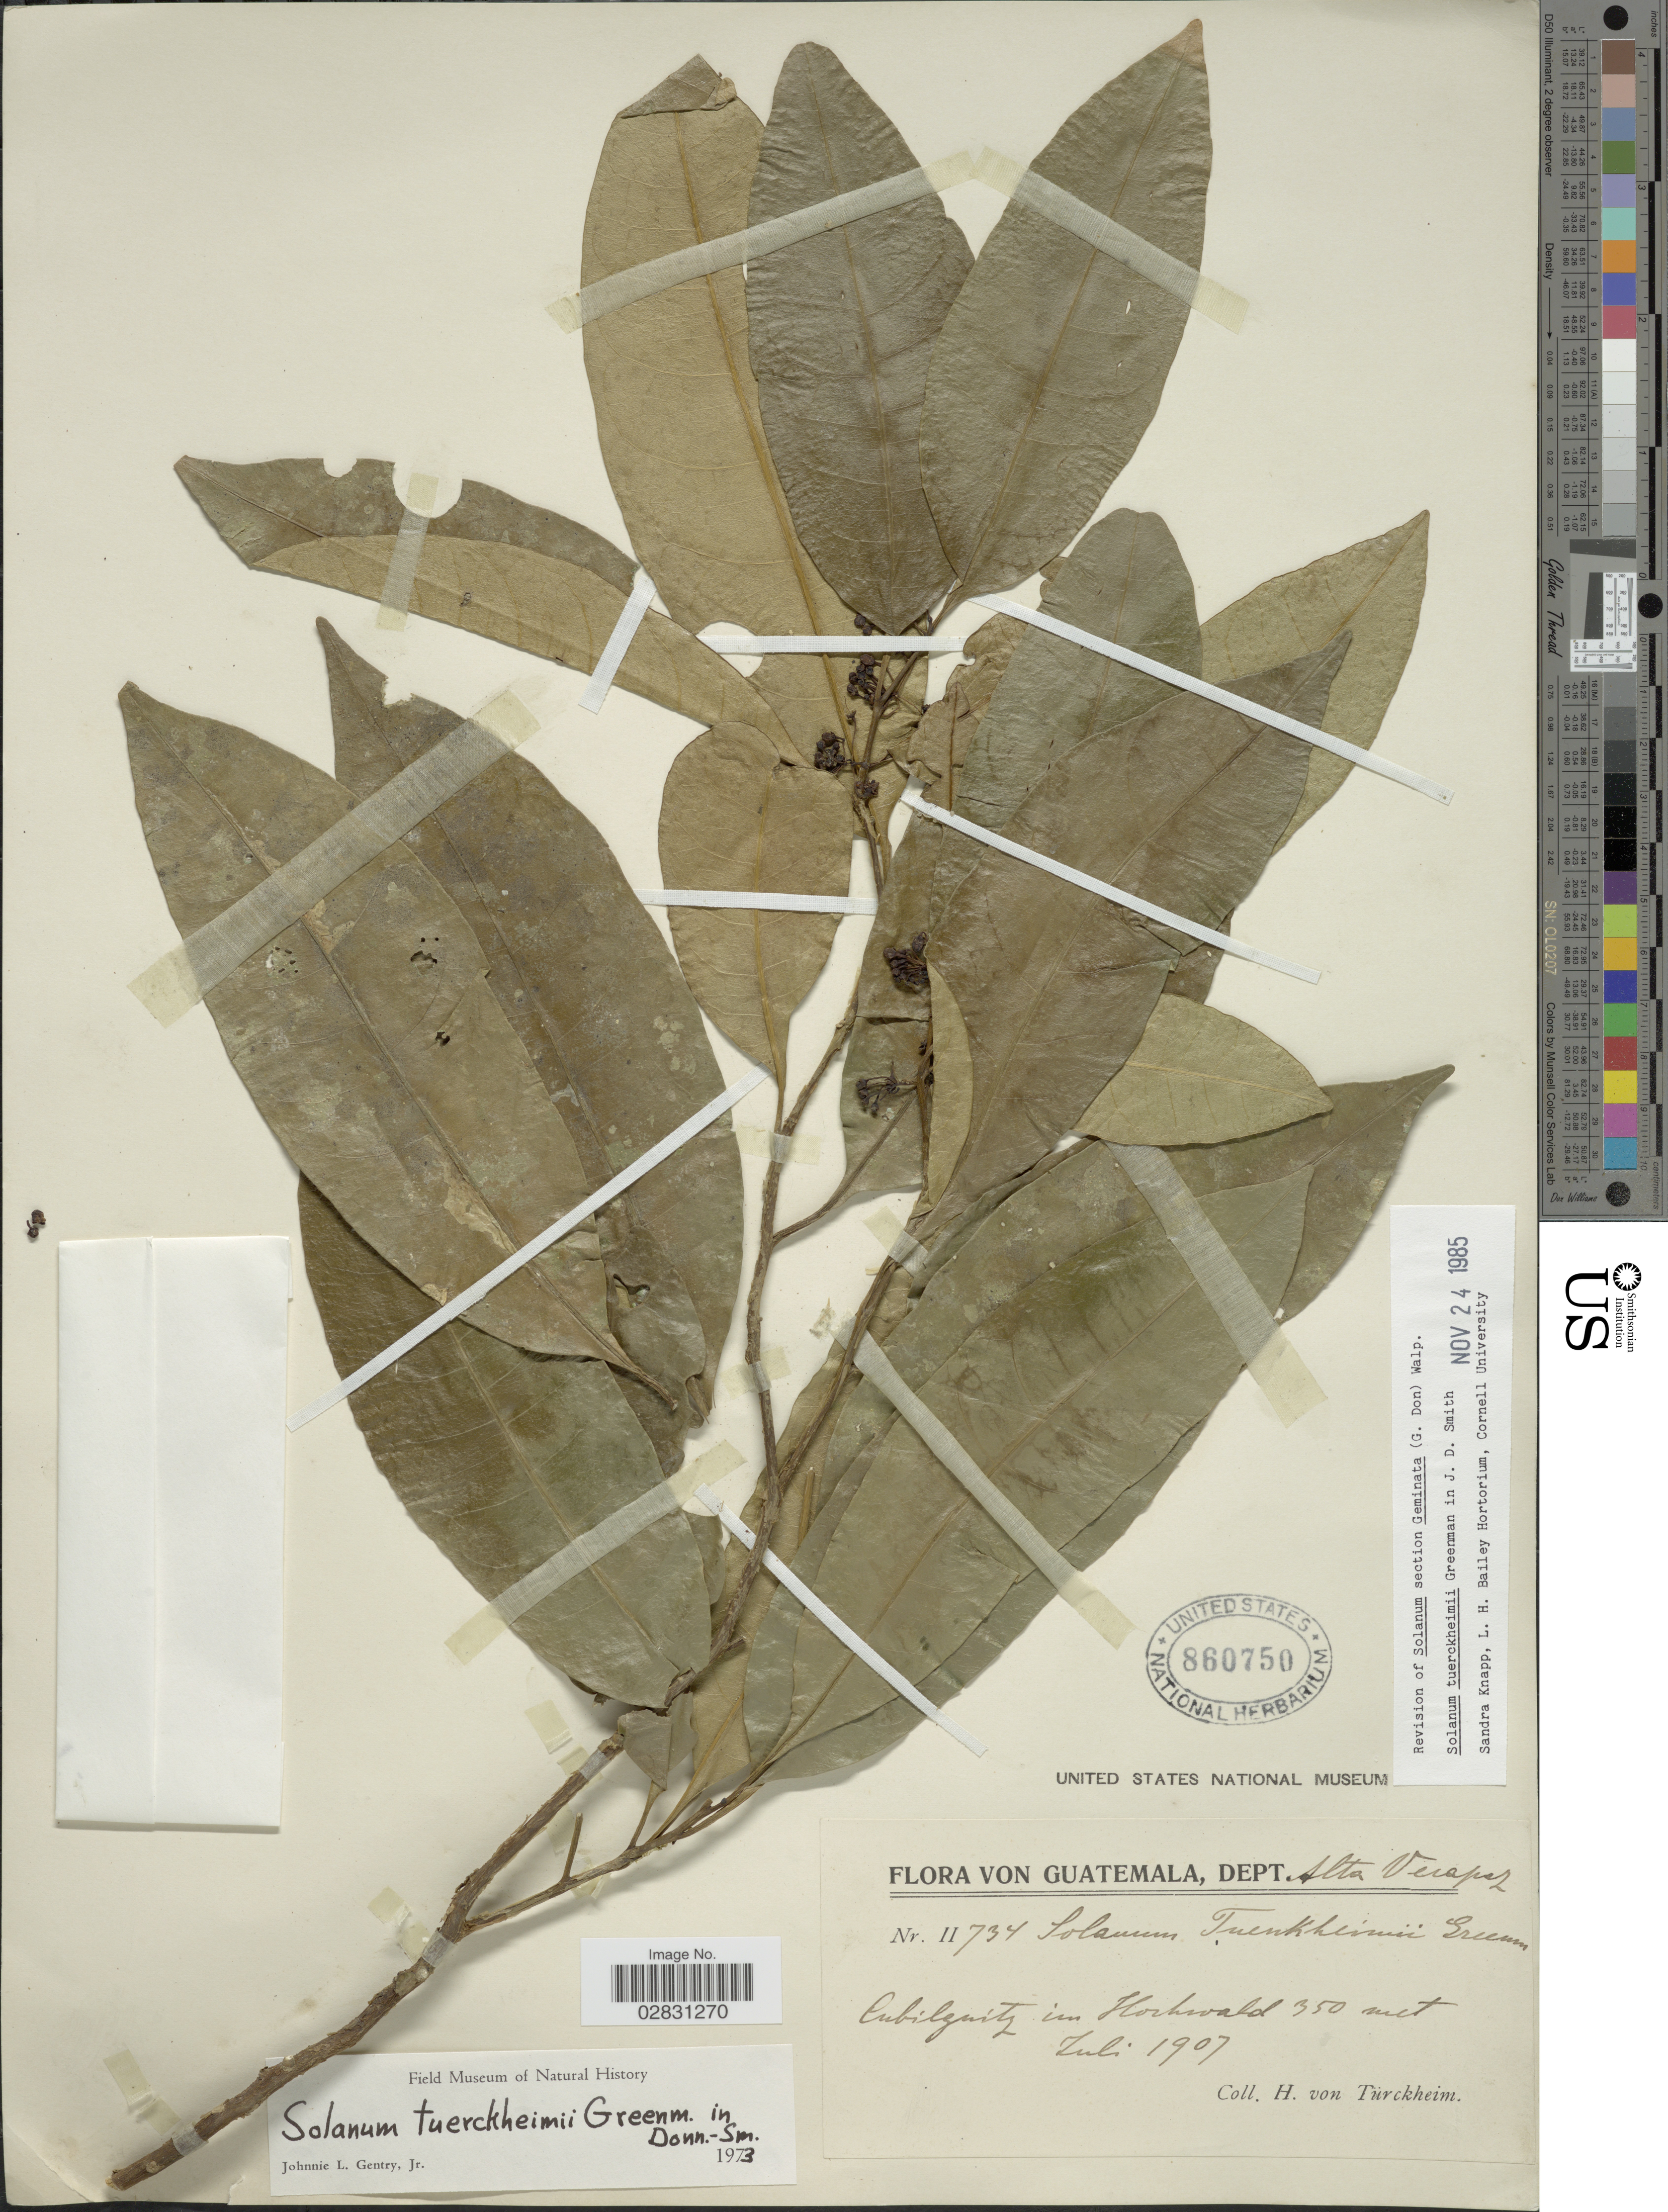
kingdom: Plantae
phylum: Tracheophyta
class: Magnoliopsida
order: Solanales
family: Solanaceae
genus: Solanum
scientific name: Solanum tuerckheimii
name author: Greenm. ex Donn. Sm.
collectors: H. von Türckheim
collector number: II734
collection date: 1907-07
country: Guatemala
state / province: Alta Verapaz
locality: Dept. Alta Verapaz, Cubilquitz.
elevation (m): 350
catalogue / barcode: US 860750